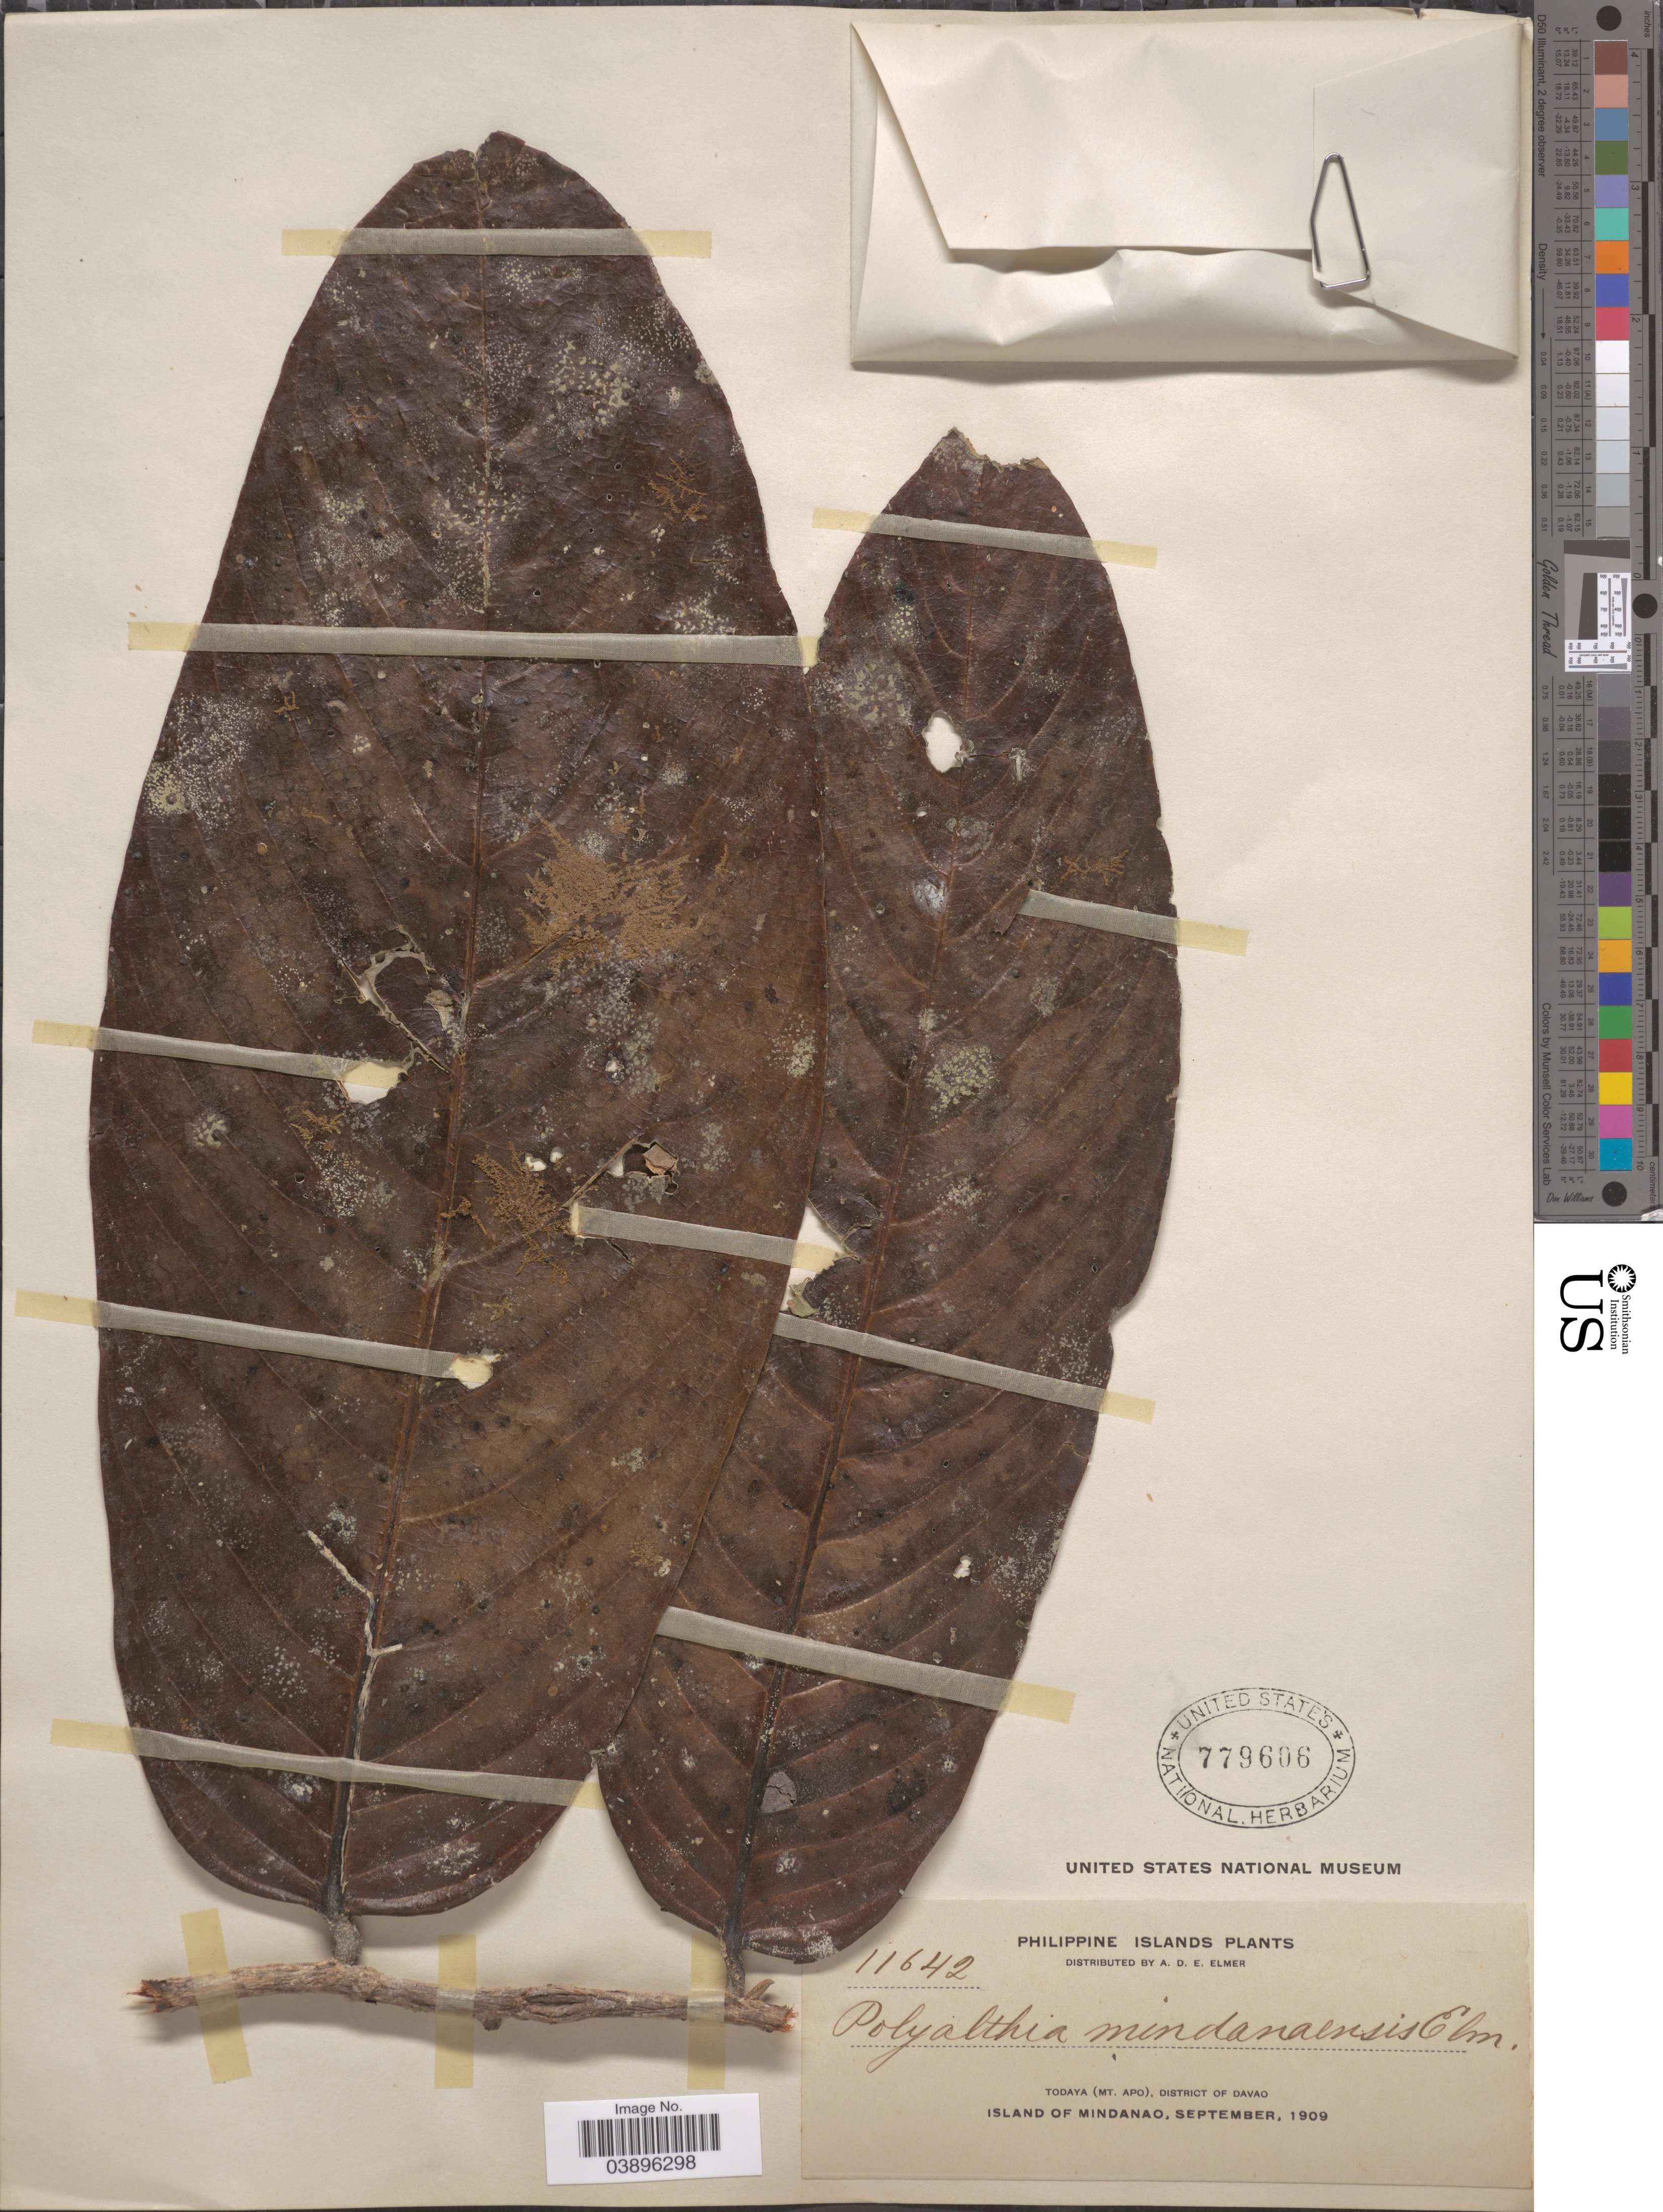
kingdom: Plantae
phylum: Tracheophyta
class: Magnoliopsida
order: Magnoliales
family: Annonaceae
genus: Polyalthia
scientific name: Polyalthia mindanaensis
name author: Elmer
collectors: A. D. E. Elmer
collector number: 11642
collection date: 1909-09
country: Philippines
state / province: Davao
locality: Todaya (Mt. Apo), District of Davao. Island of Mindanao.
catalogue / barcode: US 779606